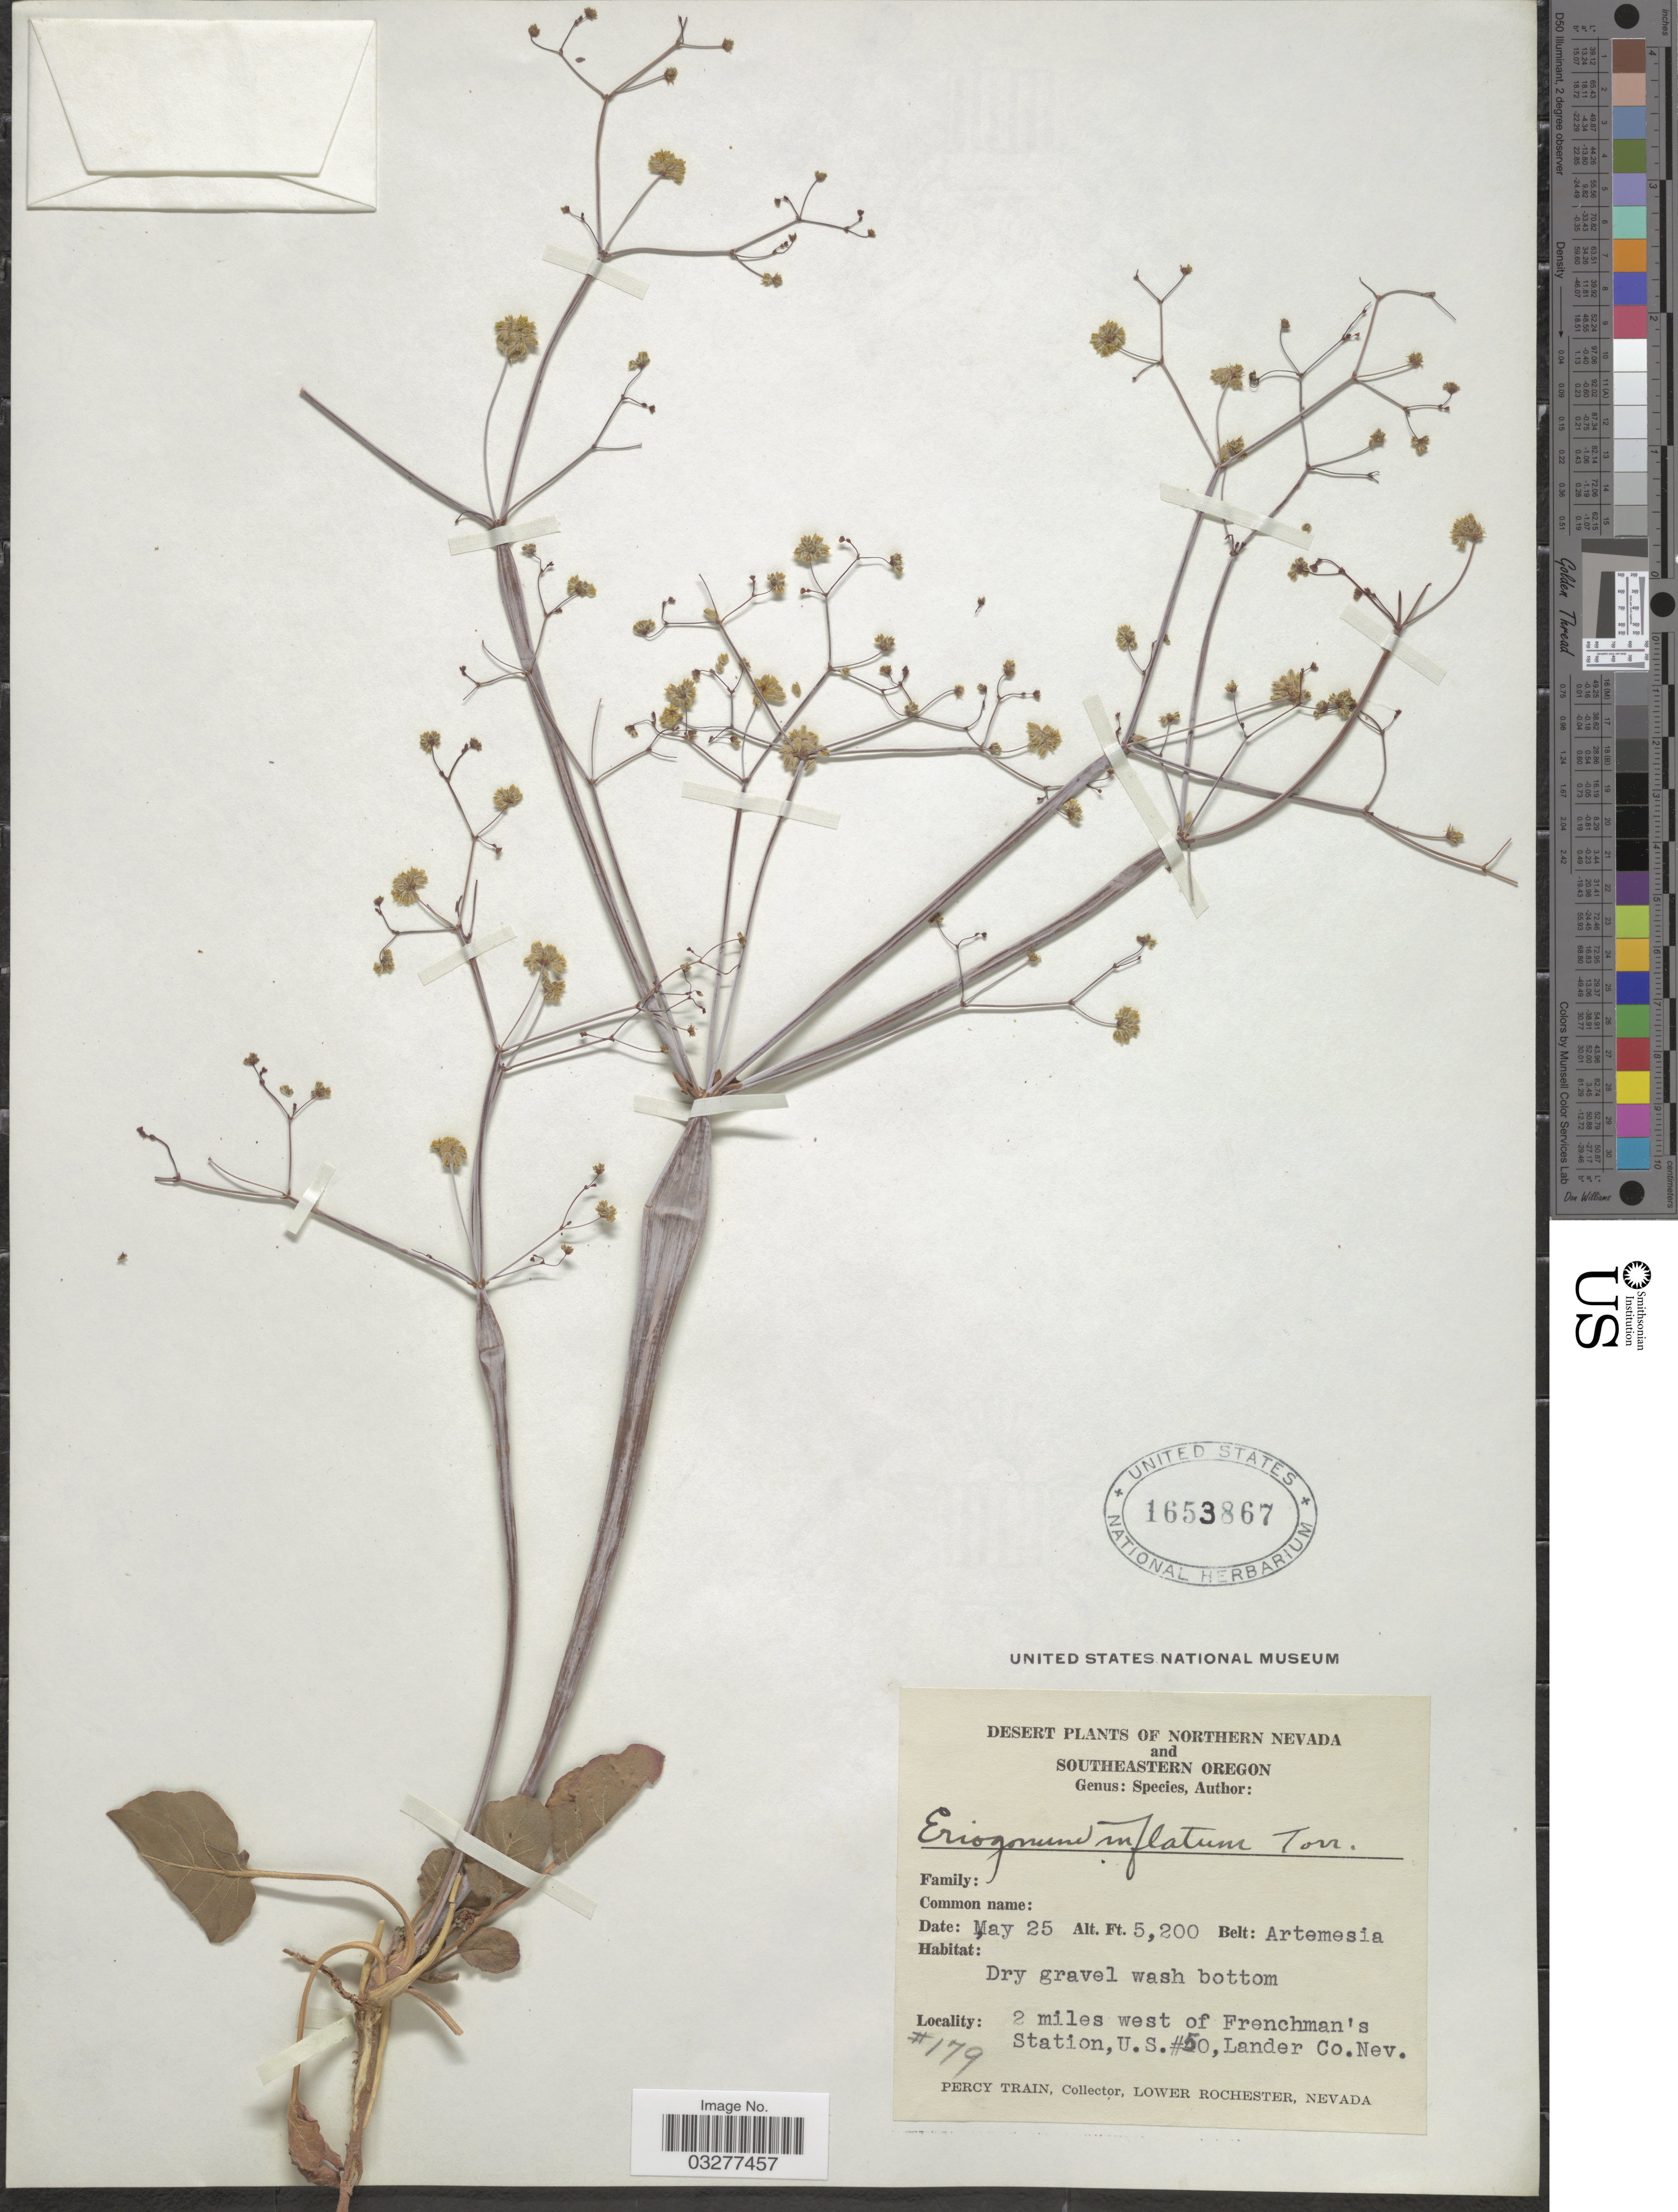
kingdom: Plantae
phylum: Tracheophyta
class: Magnoliopsida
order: Caryophyllales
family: Polygonaceae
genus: Eriogonum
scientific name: Eriogonum inflatum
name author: Torr. & Frém.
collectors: P. Train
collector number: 179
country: United States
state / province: Nevada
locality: Northern Nevada. 2 miles west of Frechman's Station, U.S. #50, Lander Co.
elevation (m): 1585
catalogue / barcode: US 1653867